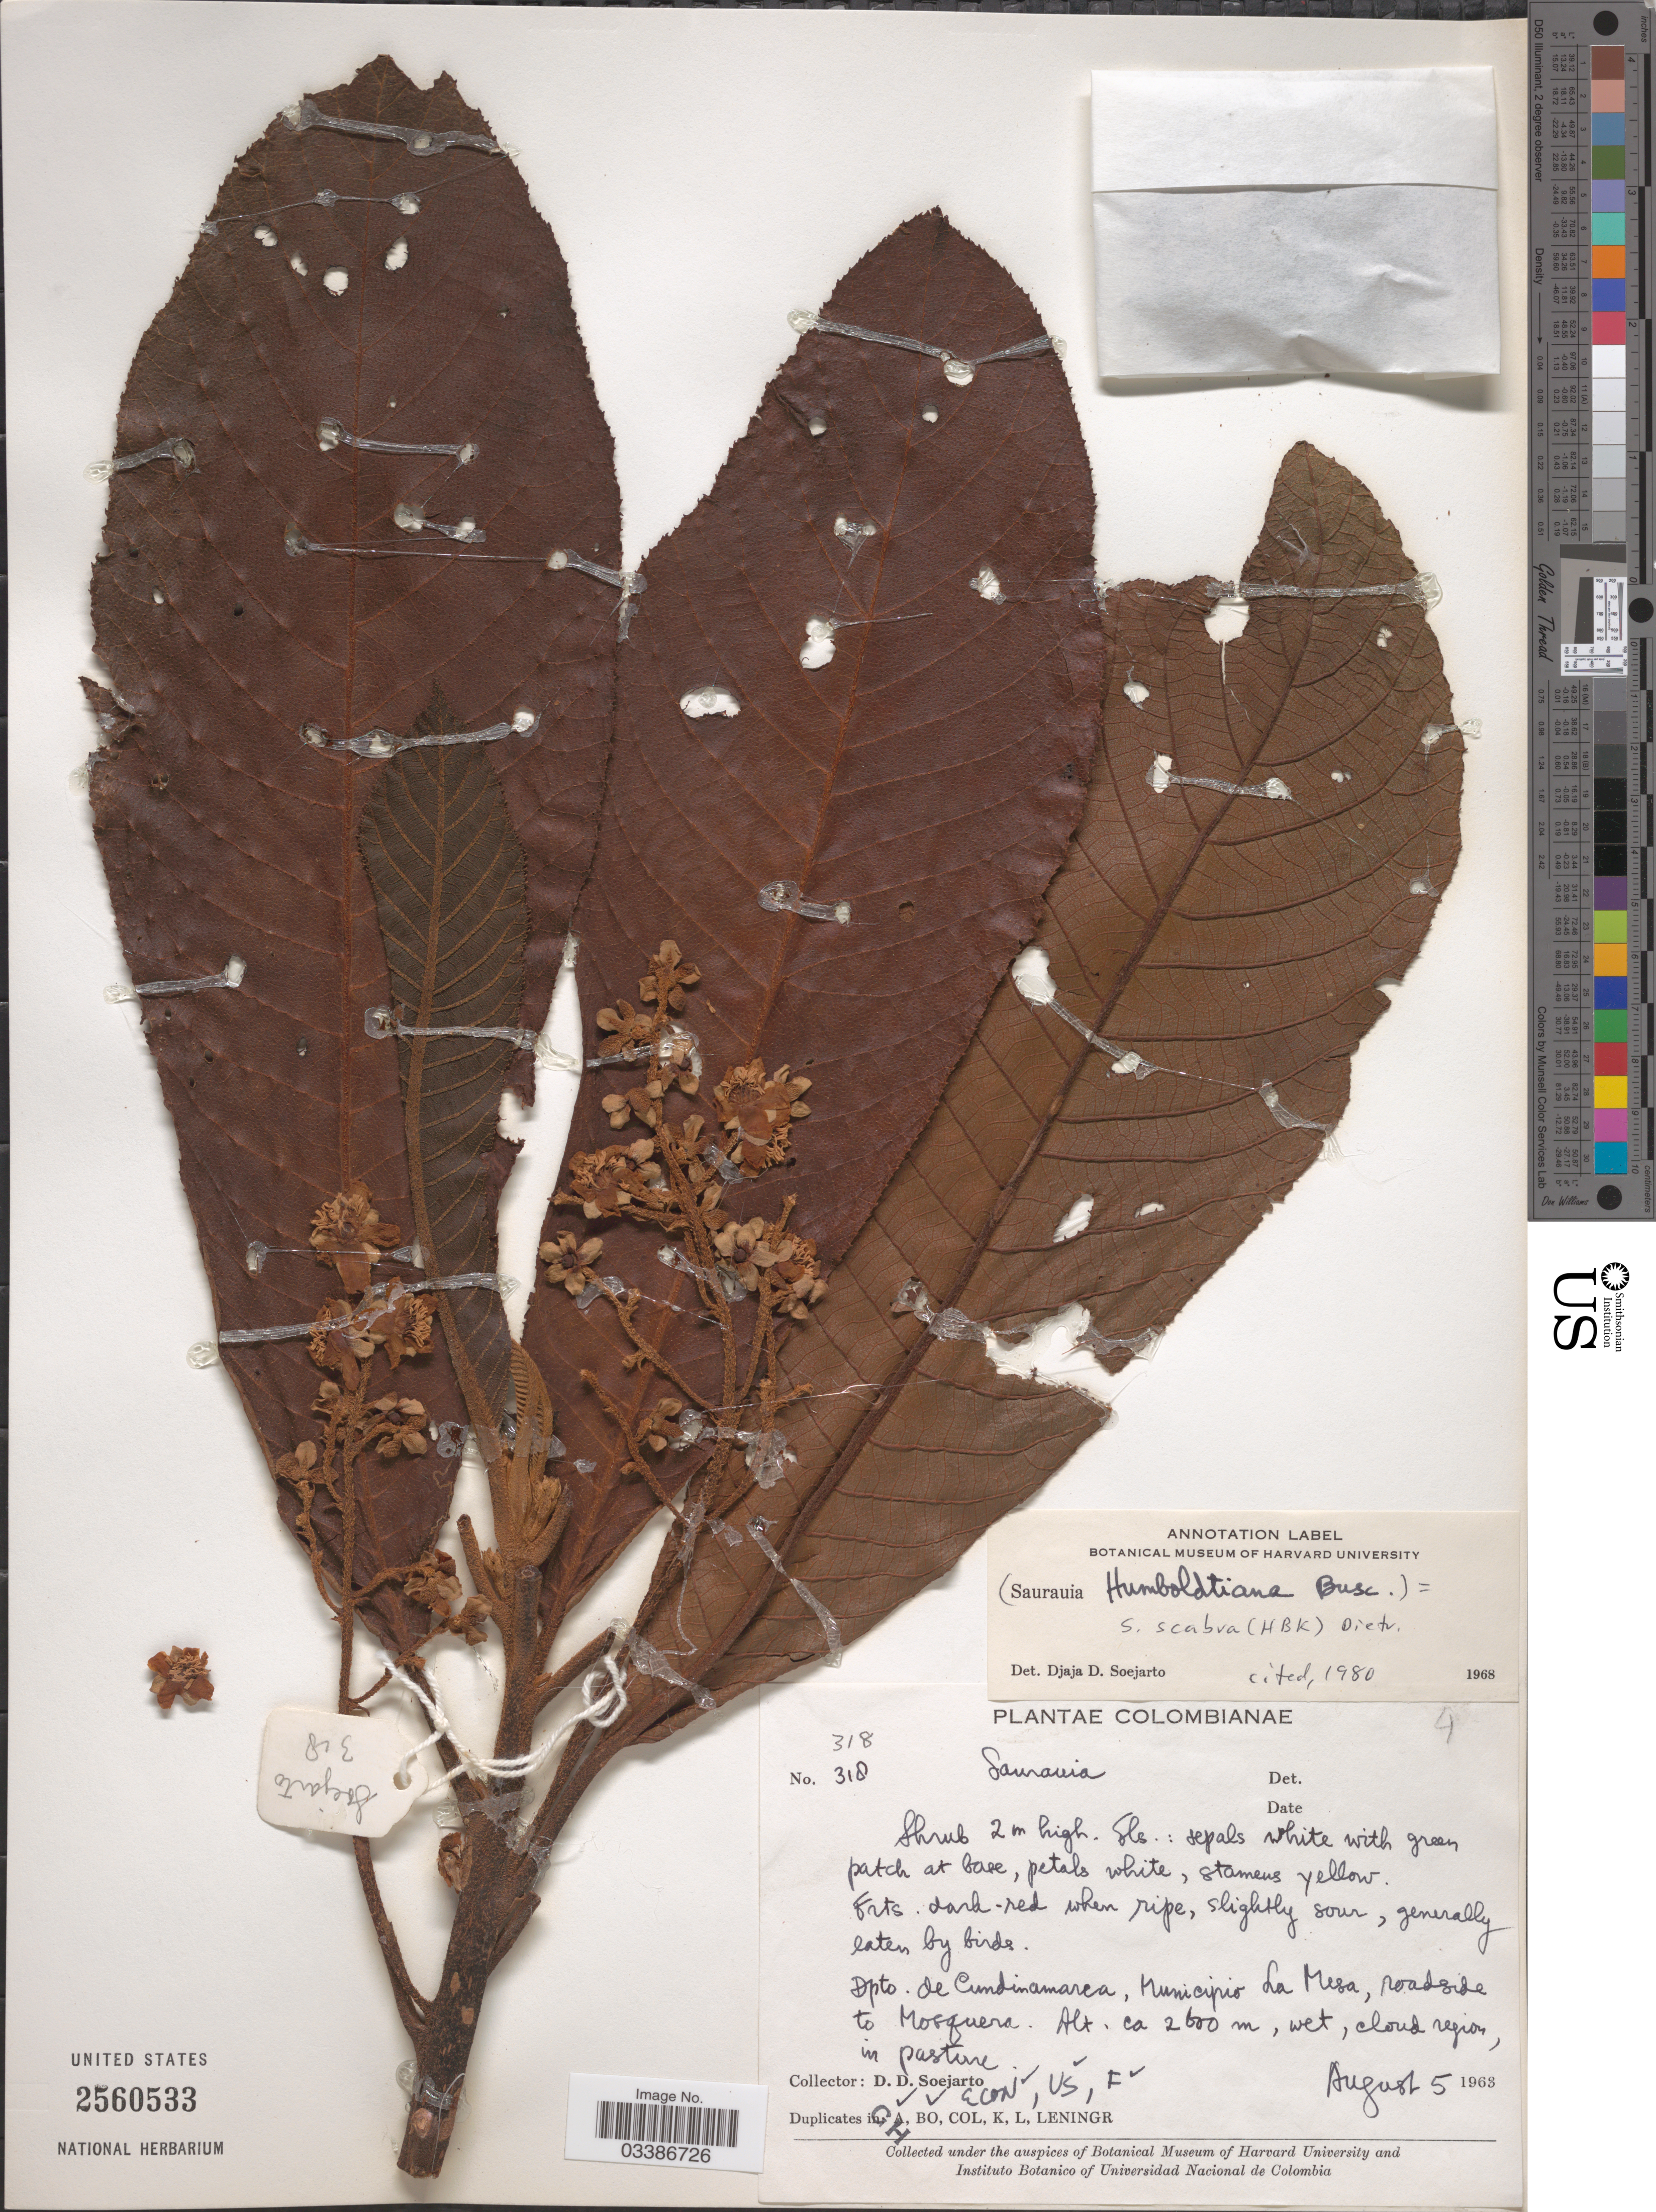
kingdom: Plantae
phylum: Tracheophyta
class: Magnoliopsida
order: Ericales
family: Actinidiaceae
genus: Saurauia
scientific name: Saurauia scabra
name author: (Kunth) D. Dietr.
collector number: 318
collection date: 1963-08-05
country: Colombia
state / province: Cundinamarca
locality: Dpto. de Cundinamarca, Municipio La Mesa, roadside to Mosquera.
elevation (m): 2600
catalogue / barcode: US 2560533